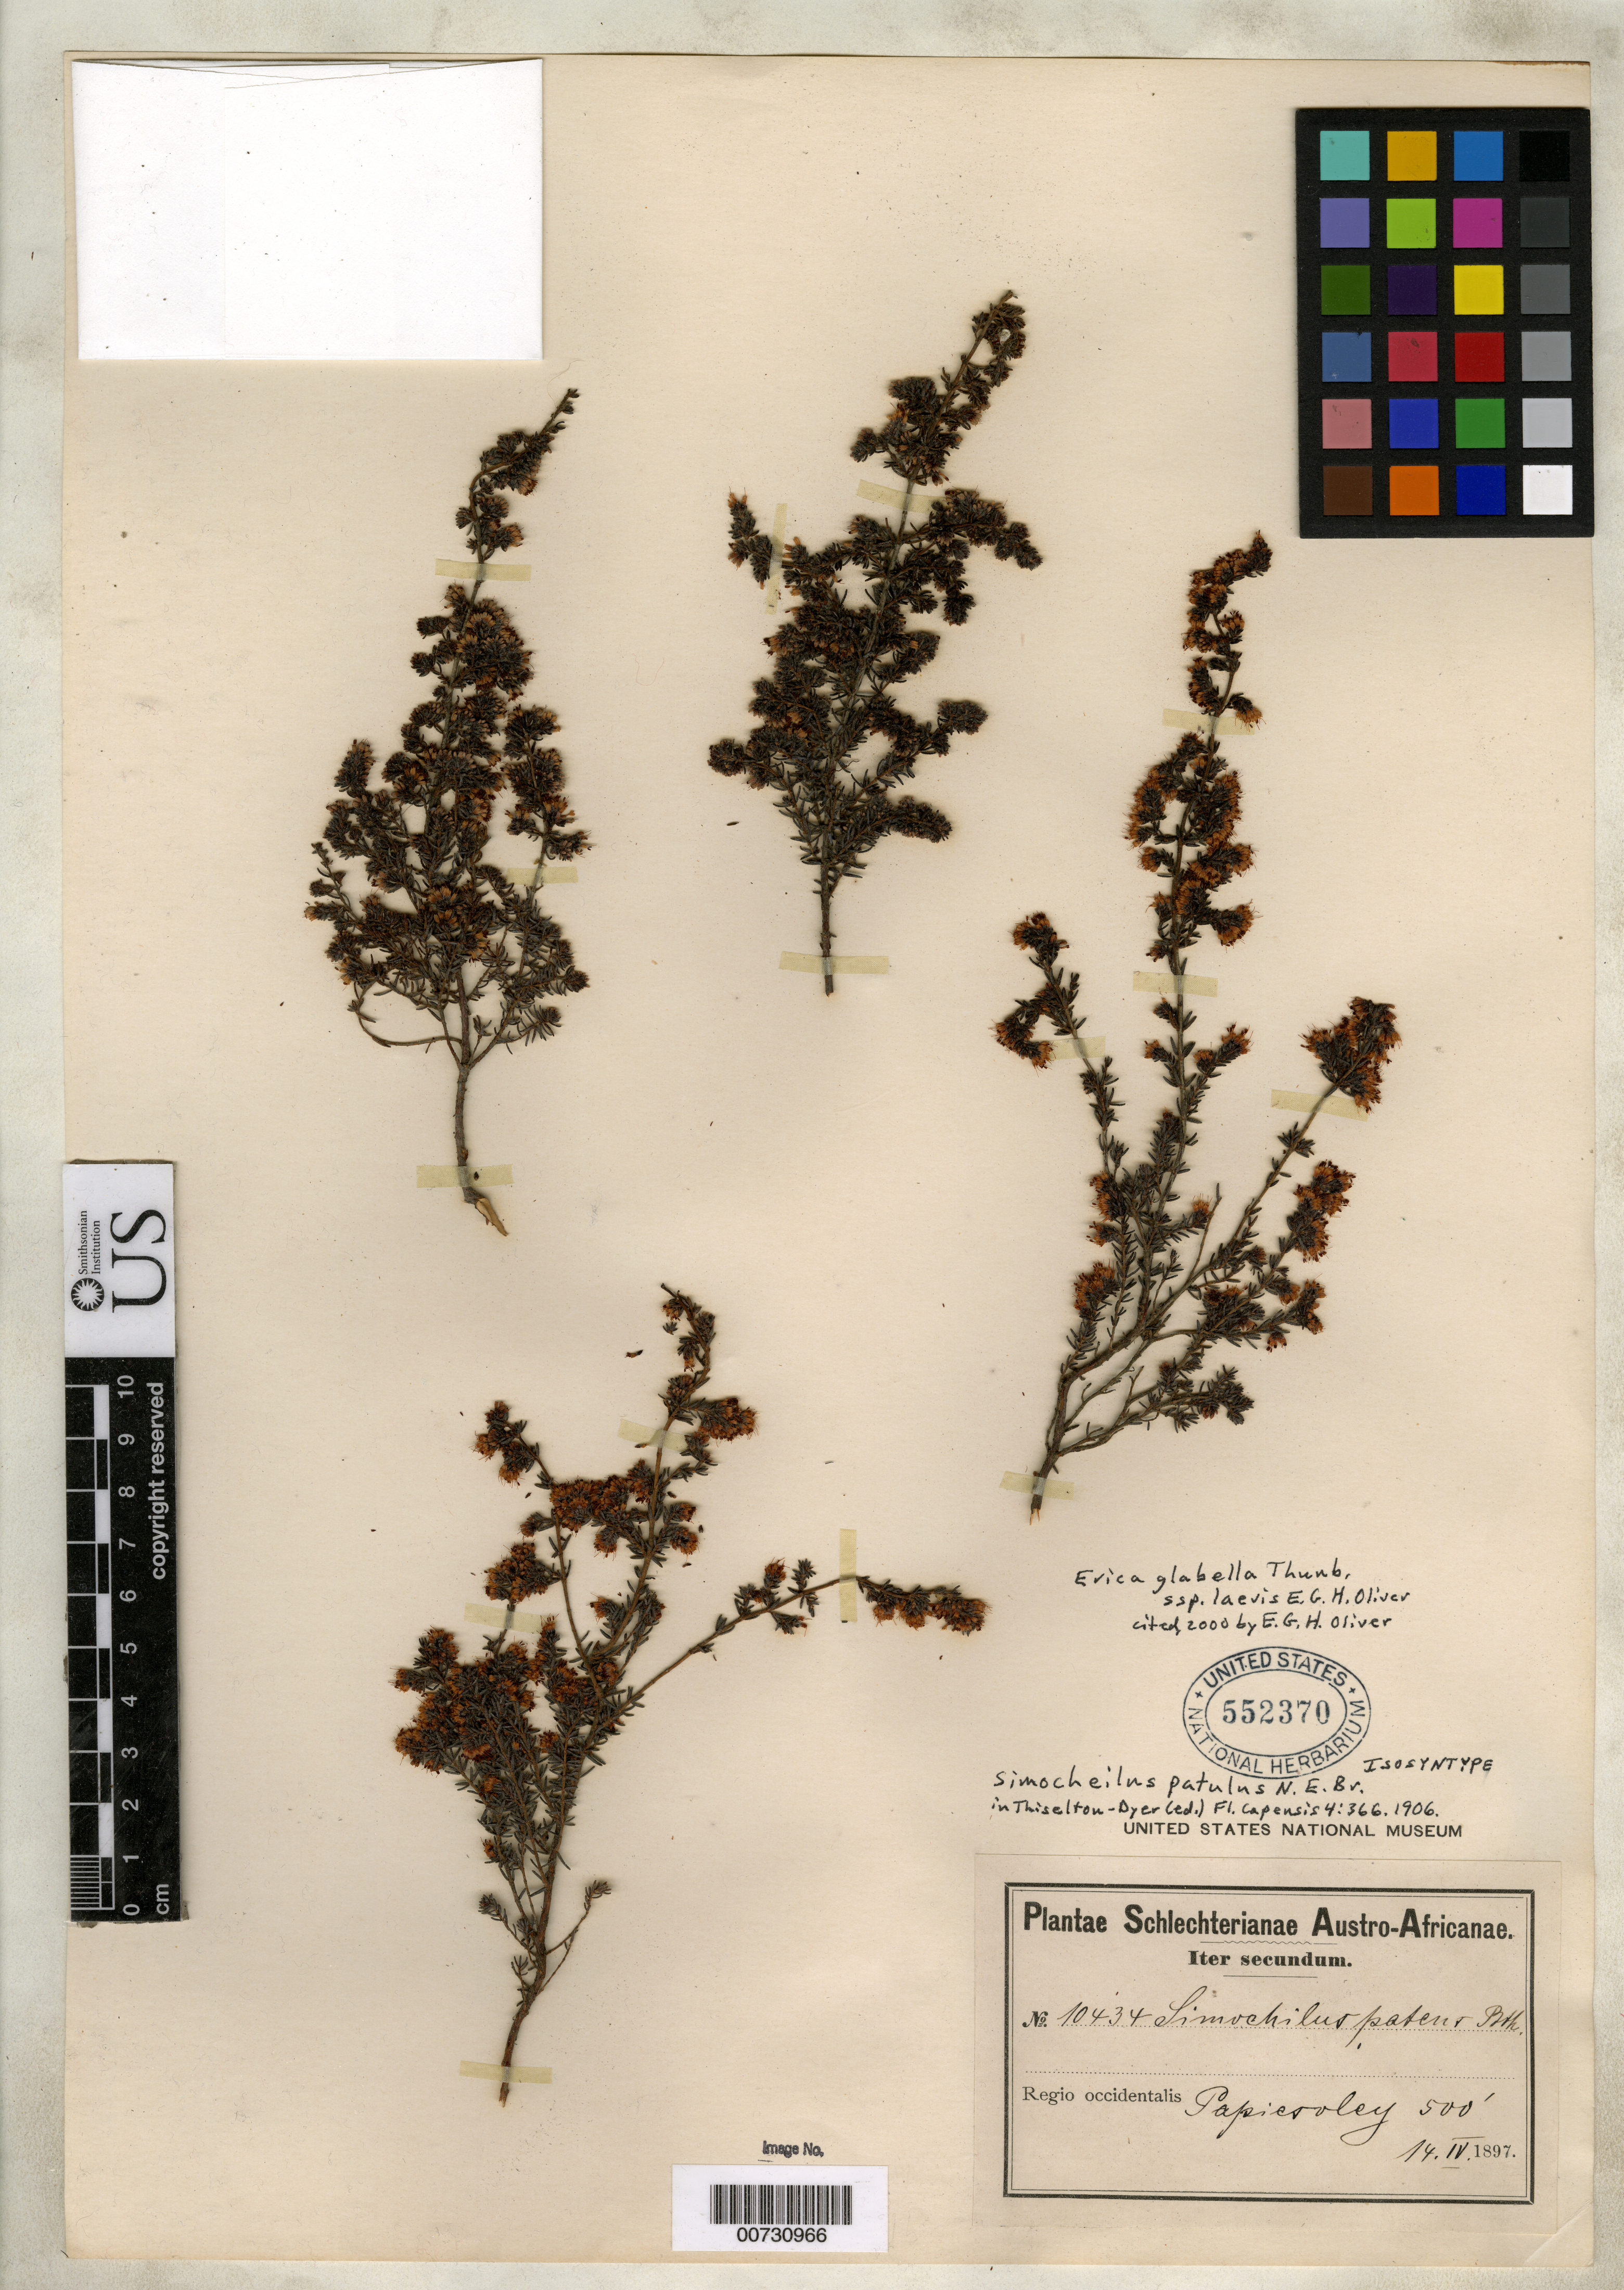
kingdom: Plantae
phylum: Tracheophyta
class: Magnoliopsida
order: Ericales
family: Ericaceae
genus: Simocheilus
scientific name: Simocheilus patulus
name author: N.E. Br. in Dyer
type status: Isosyntype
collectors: F. R. R. Schlechter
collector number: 10434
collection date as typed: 14 Apr 1897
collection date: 1897-04-14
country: South Africa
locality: Regio occidentalis, Papiesvley [protologue: hills near Papies Valley].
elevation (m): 152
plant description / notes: Collection (but not US sheet) cited 2000 by E.G.H. Oliver, Contr. Bolus Herb. 19.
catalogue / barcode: US 552370